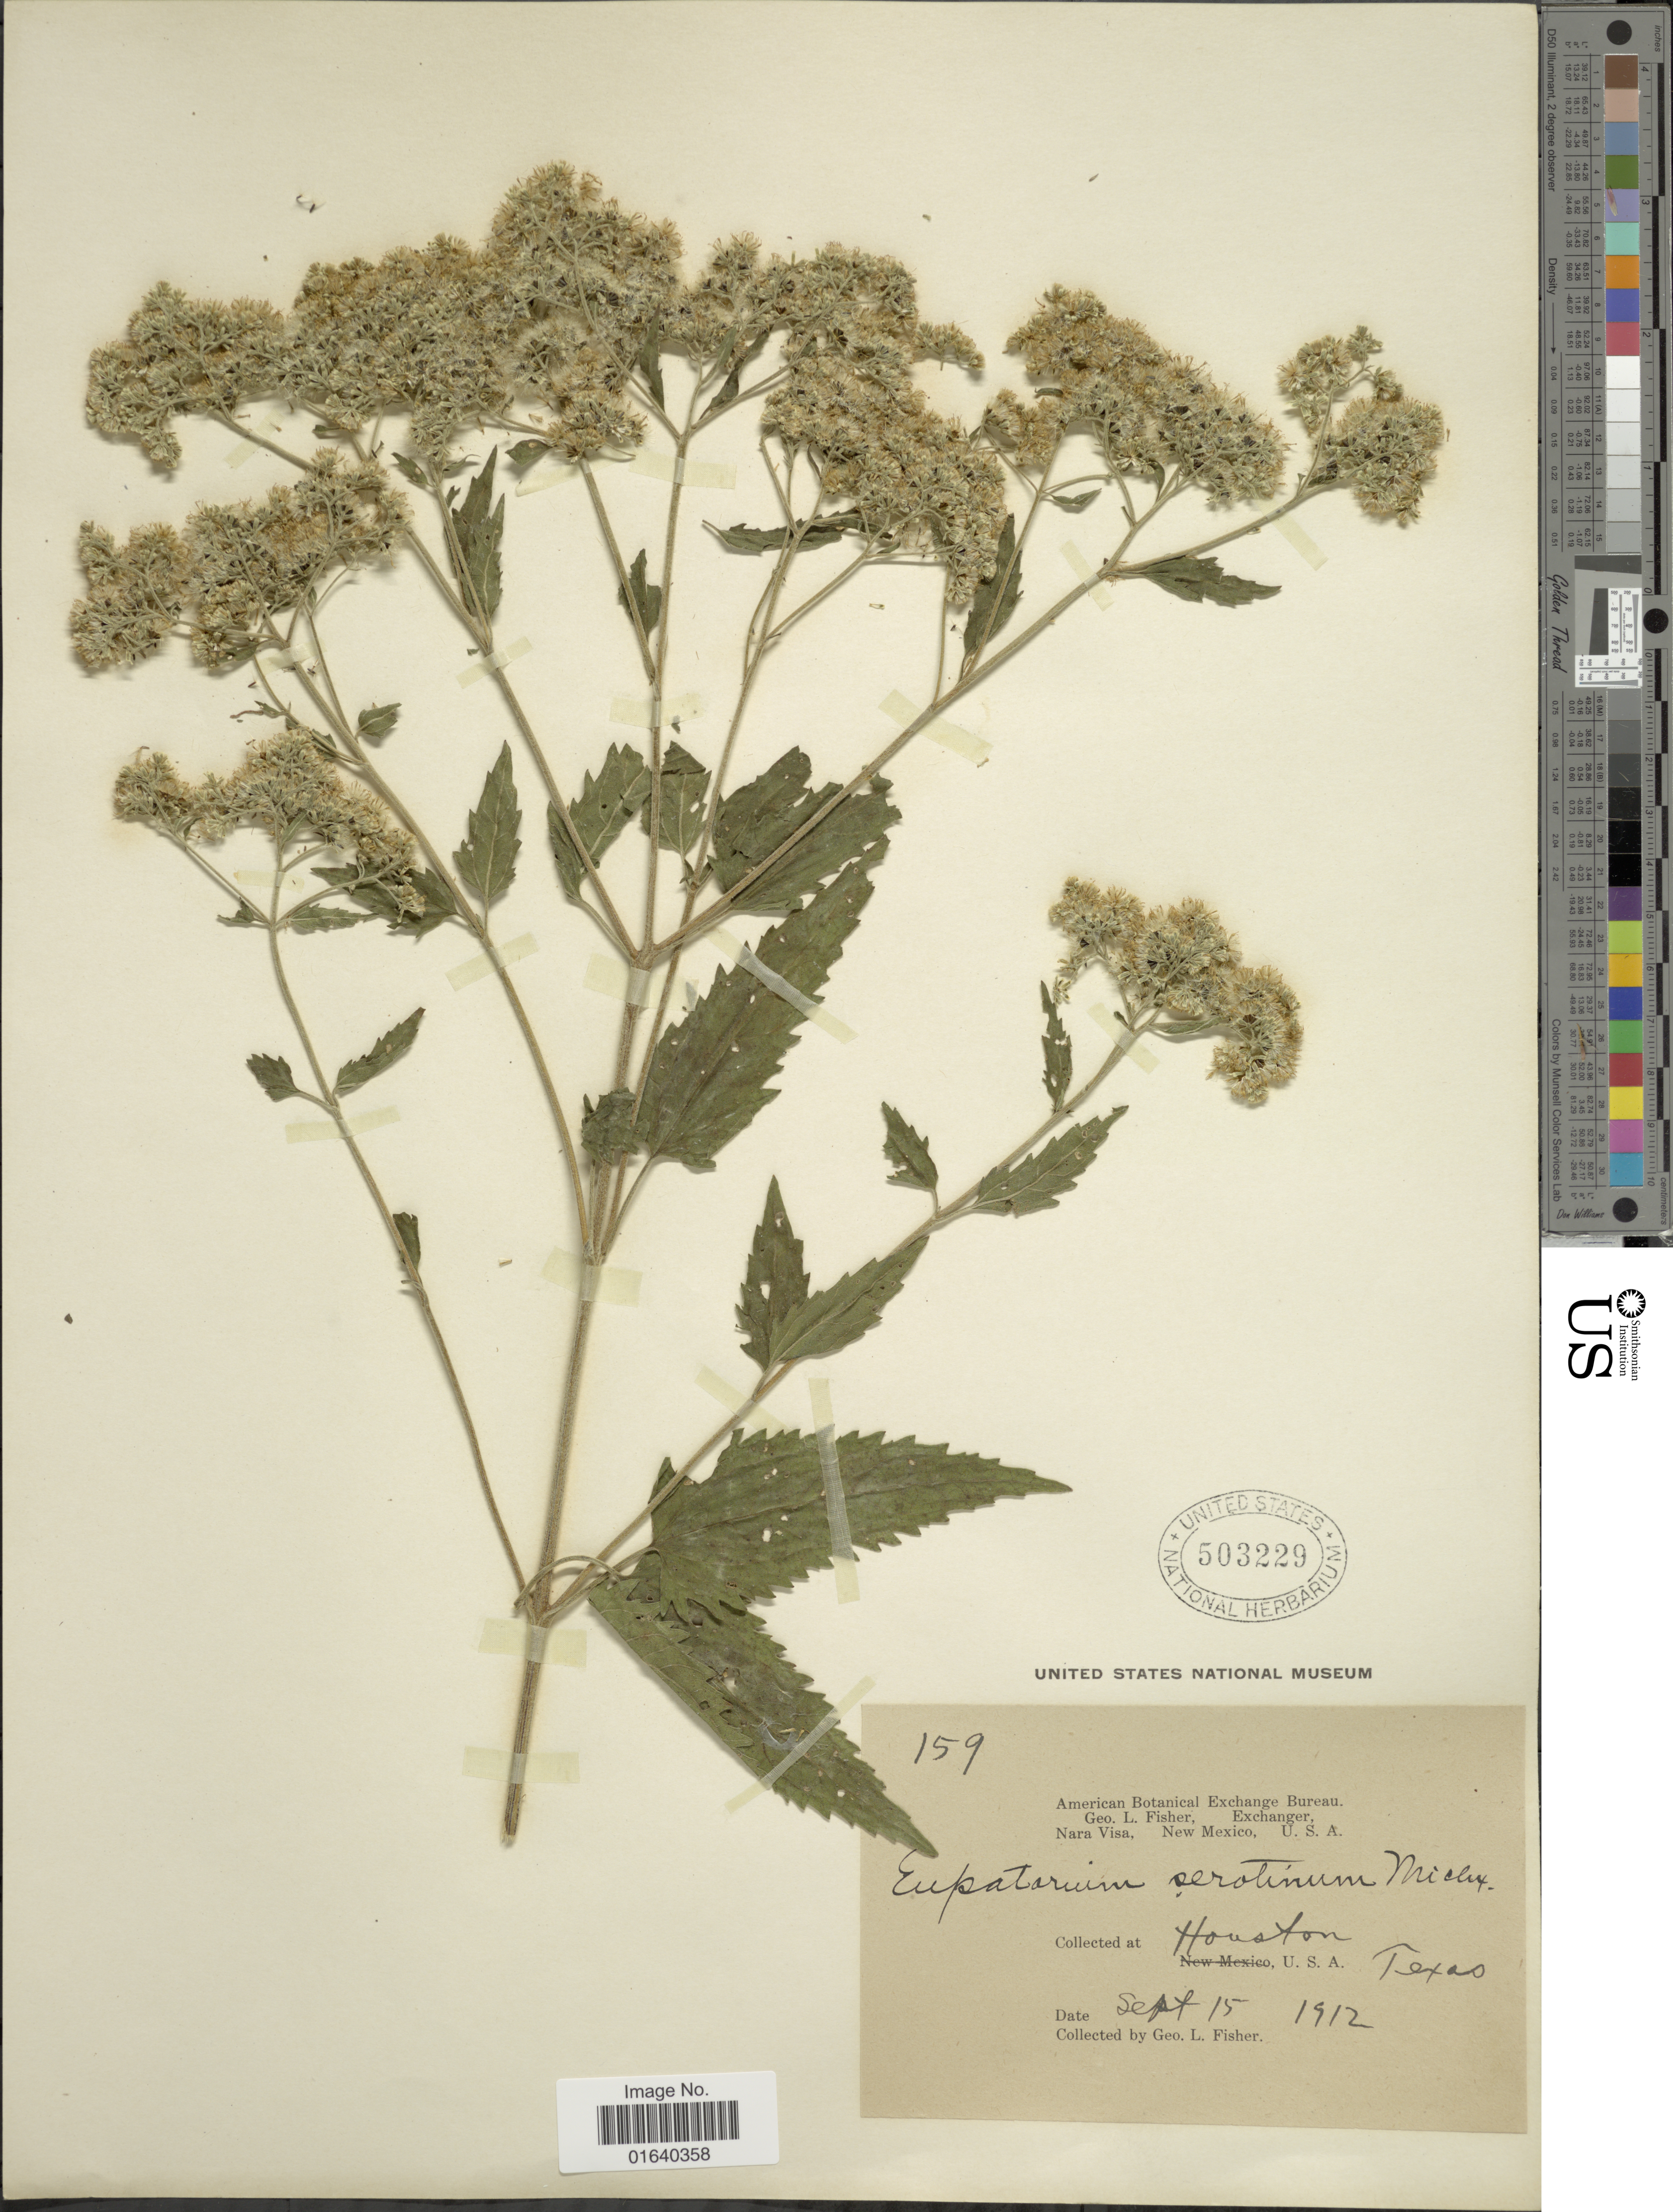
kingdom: Plantae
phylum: Tracheophyta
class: Magnoliopsida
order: Asterales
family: Asteraceae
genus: Eupatorium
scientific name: Eupatorium serotinum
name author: Michx.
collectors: G. L. Fisher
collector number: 159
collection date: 1912-09-15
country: United States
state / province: Texas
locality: Houston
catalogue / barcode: US 503229